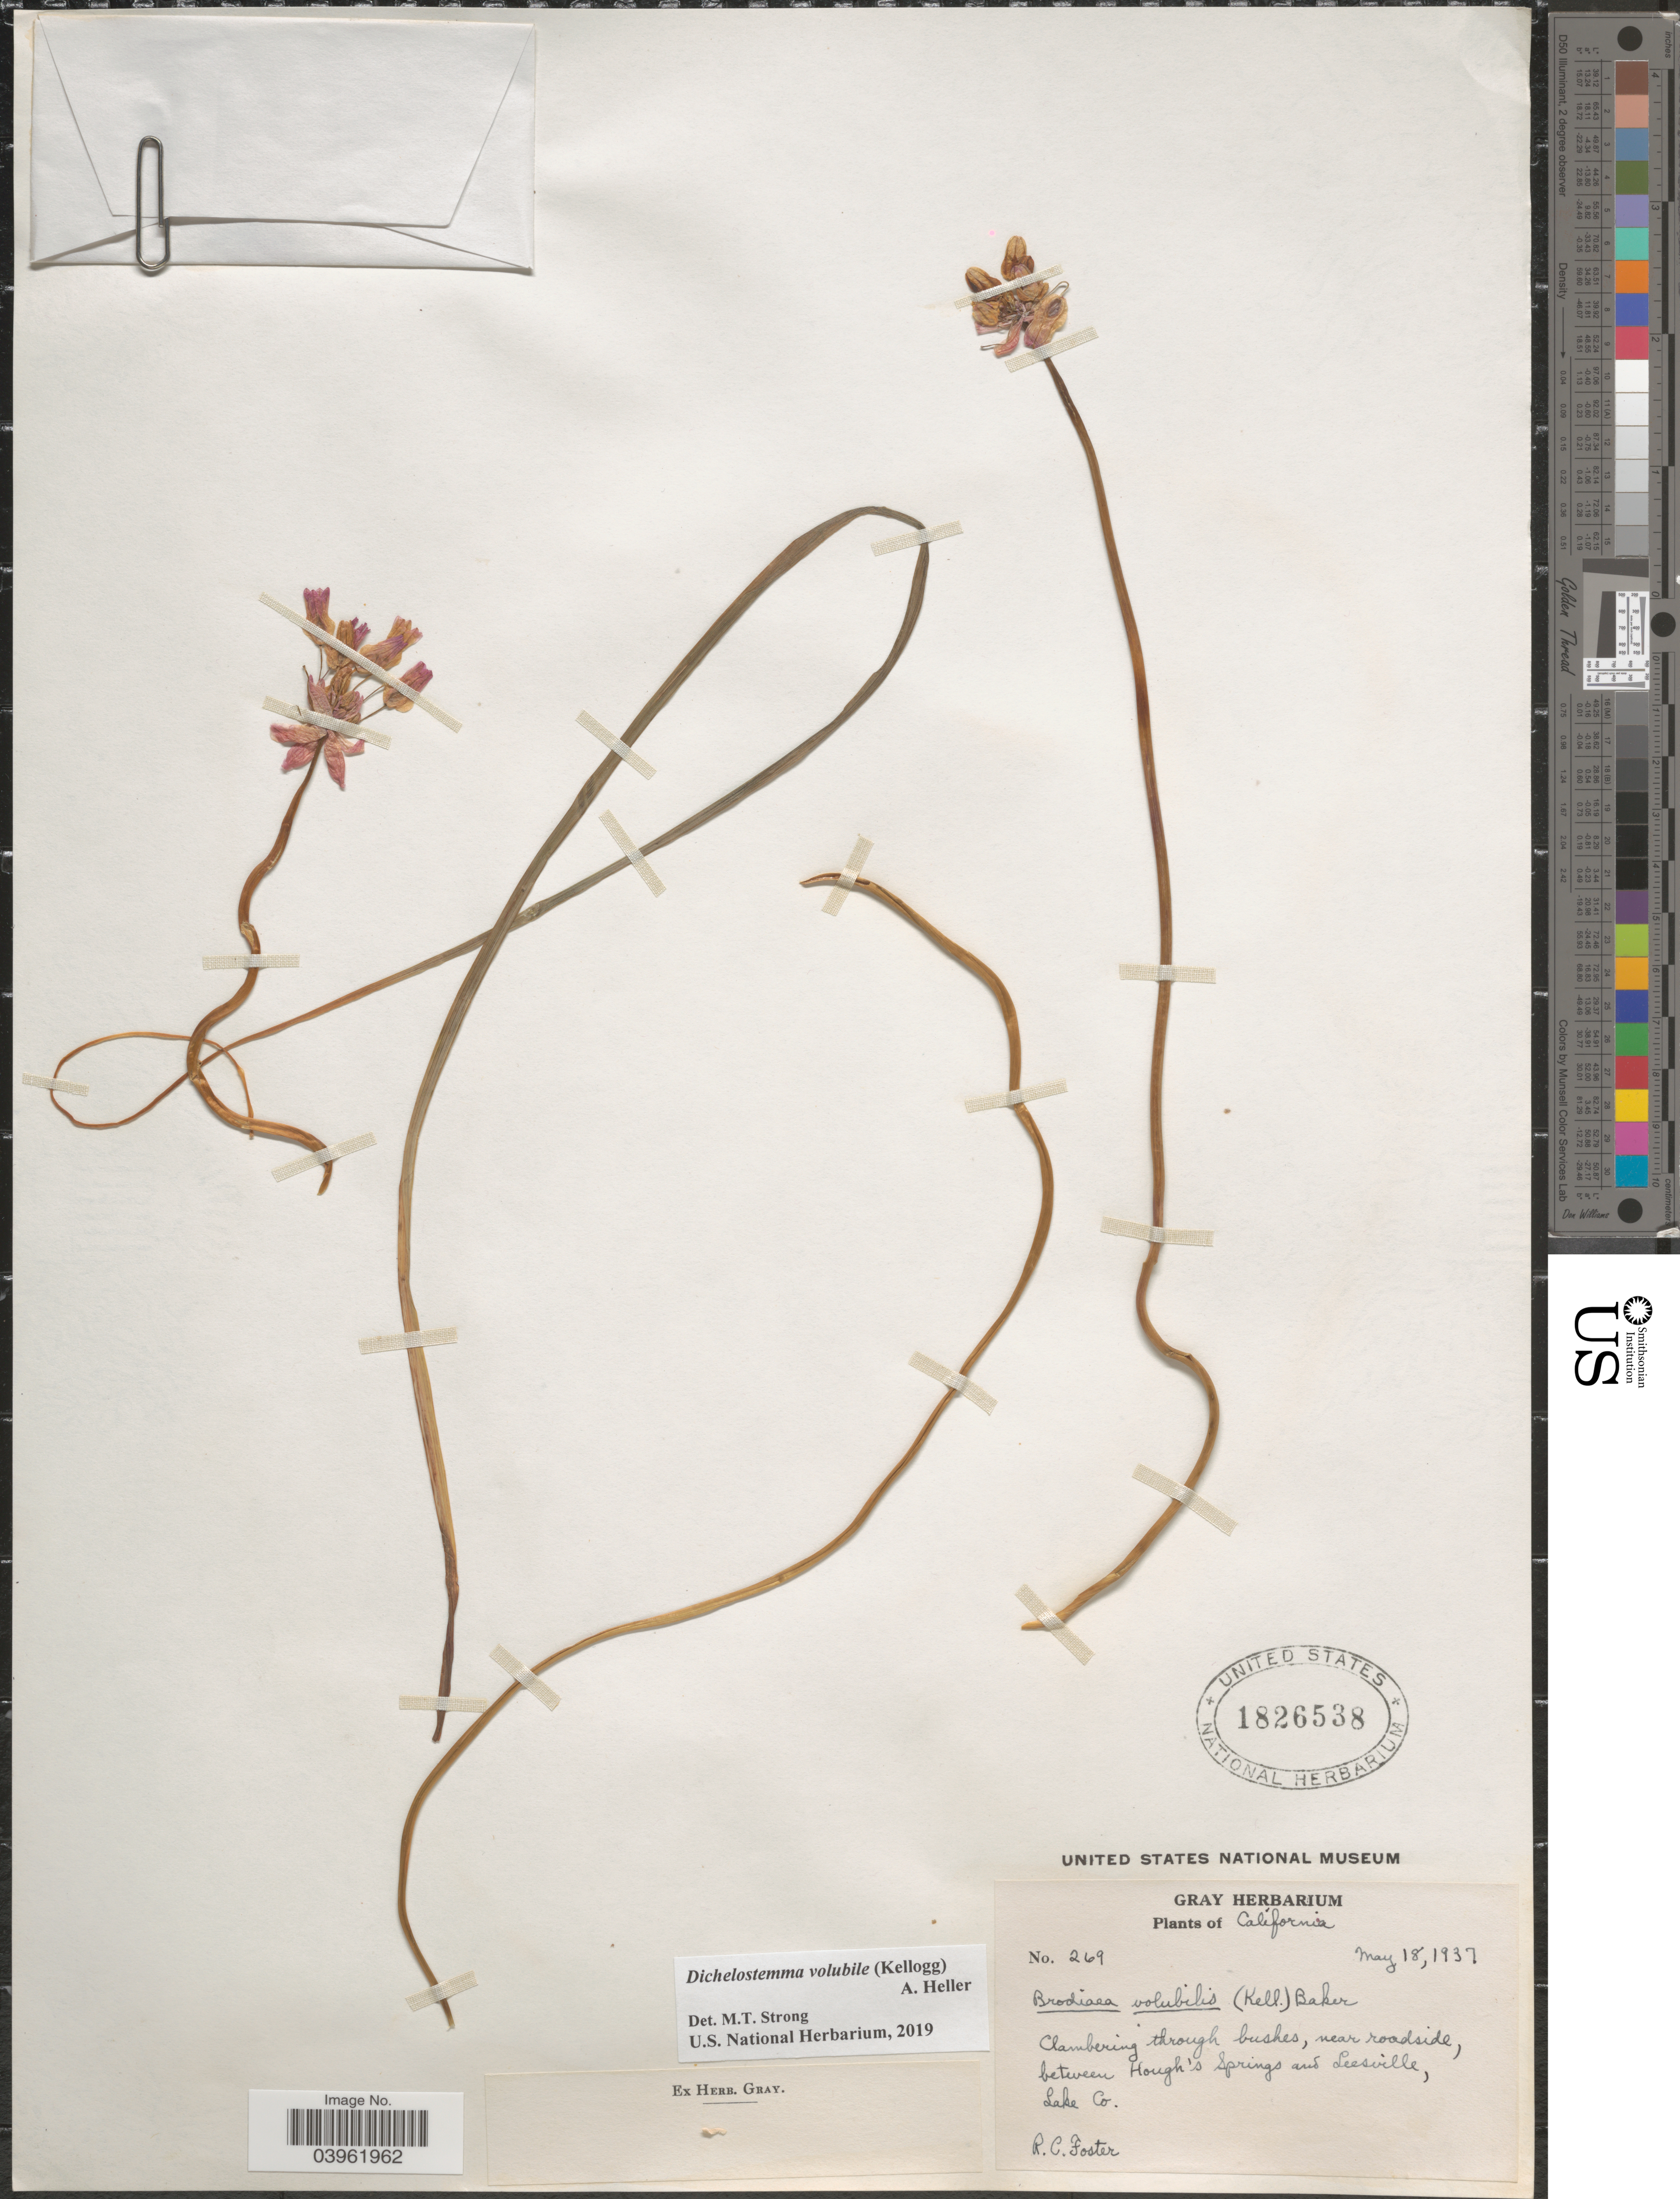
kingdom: Plantae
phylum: Tracheophyta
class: Liliopsida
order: Asparagales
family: Asparagaceae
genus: Dichelostemma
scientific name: Dichelostemma volubile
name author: A. Heller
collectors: R. C. Foster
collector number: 269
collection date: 1937-05-18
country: United States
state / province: California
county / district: Lake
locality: Clambering through bushes, near roadside, between Hough's Springs and Leesville, Lake Co.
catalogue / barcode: US 1826538